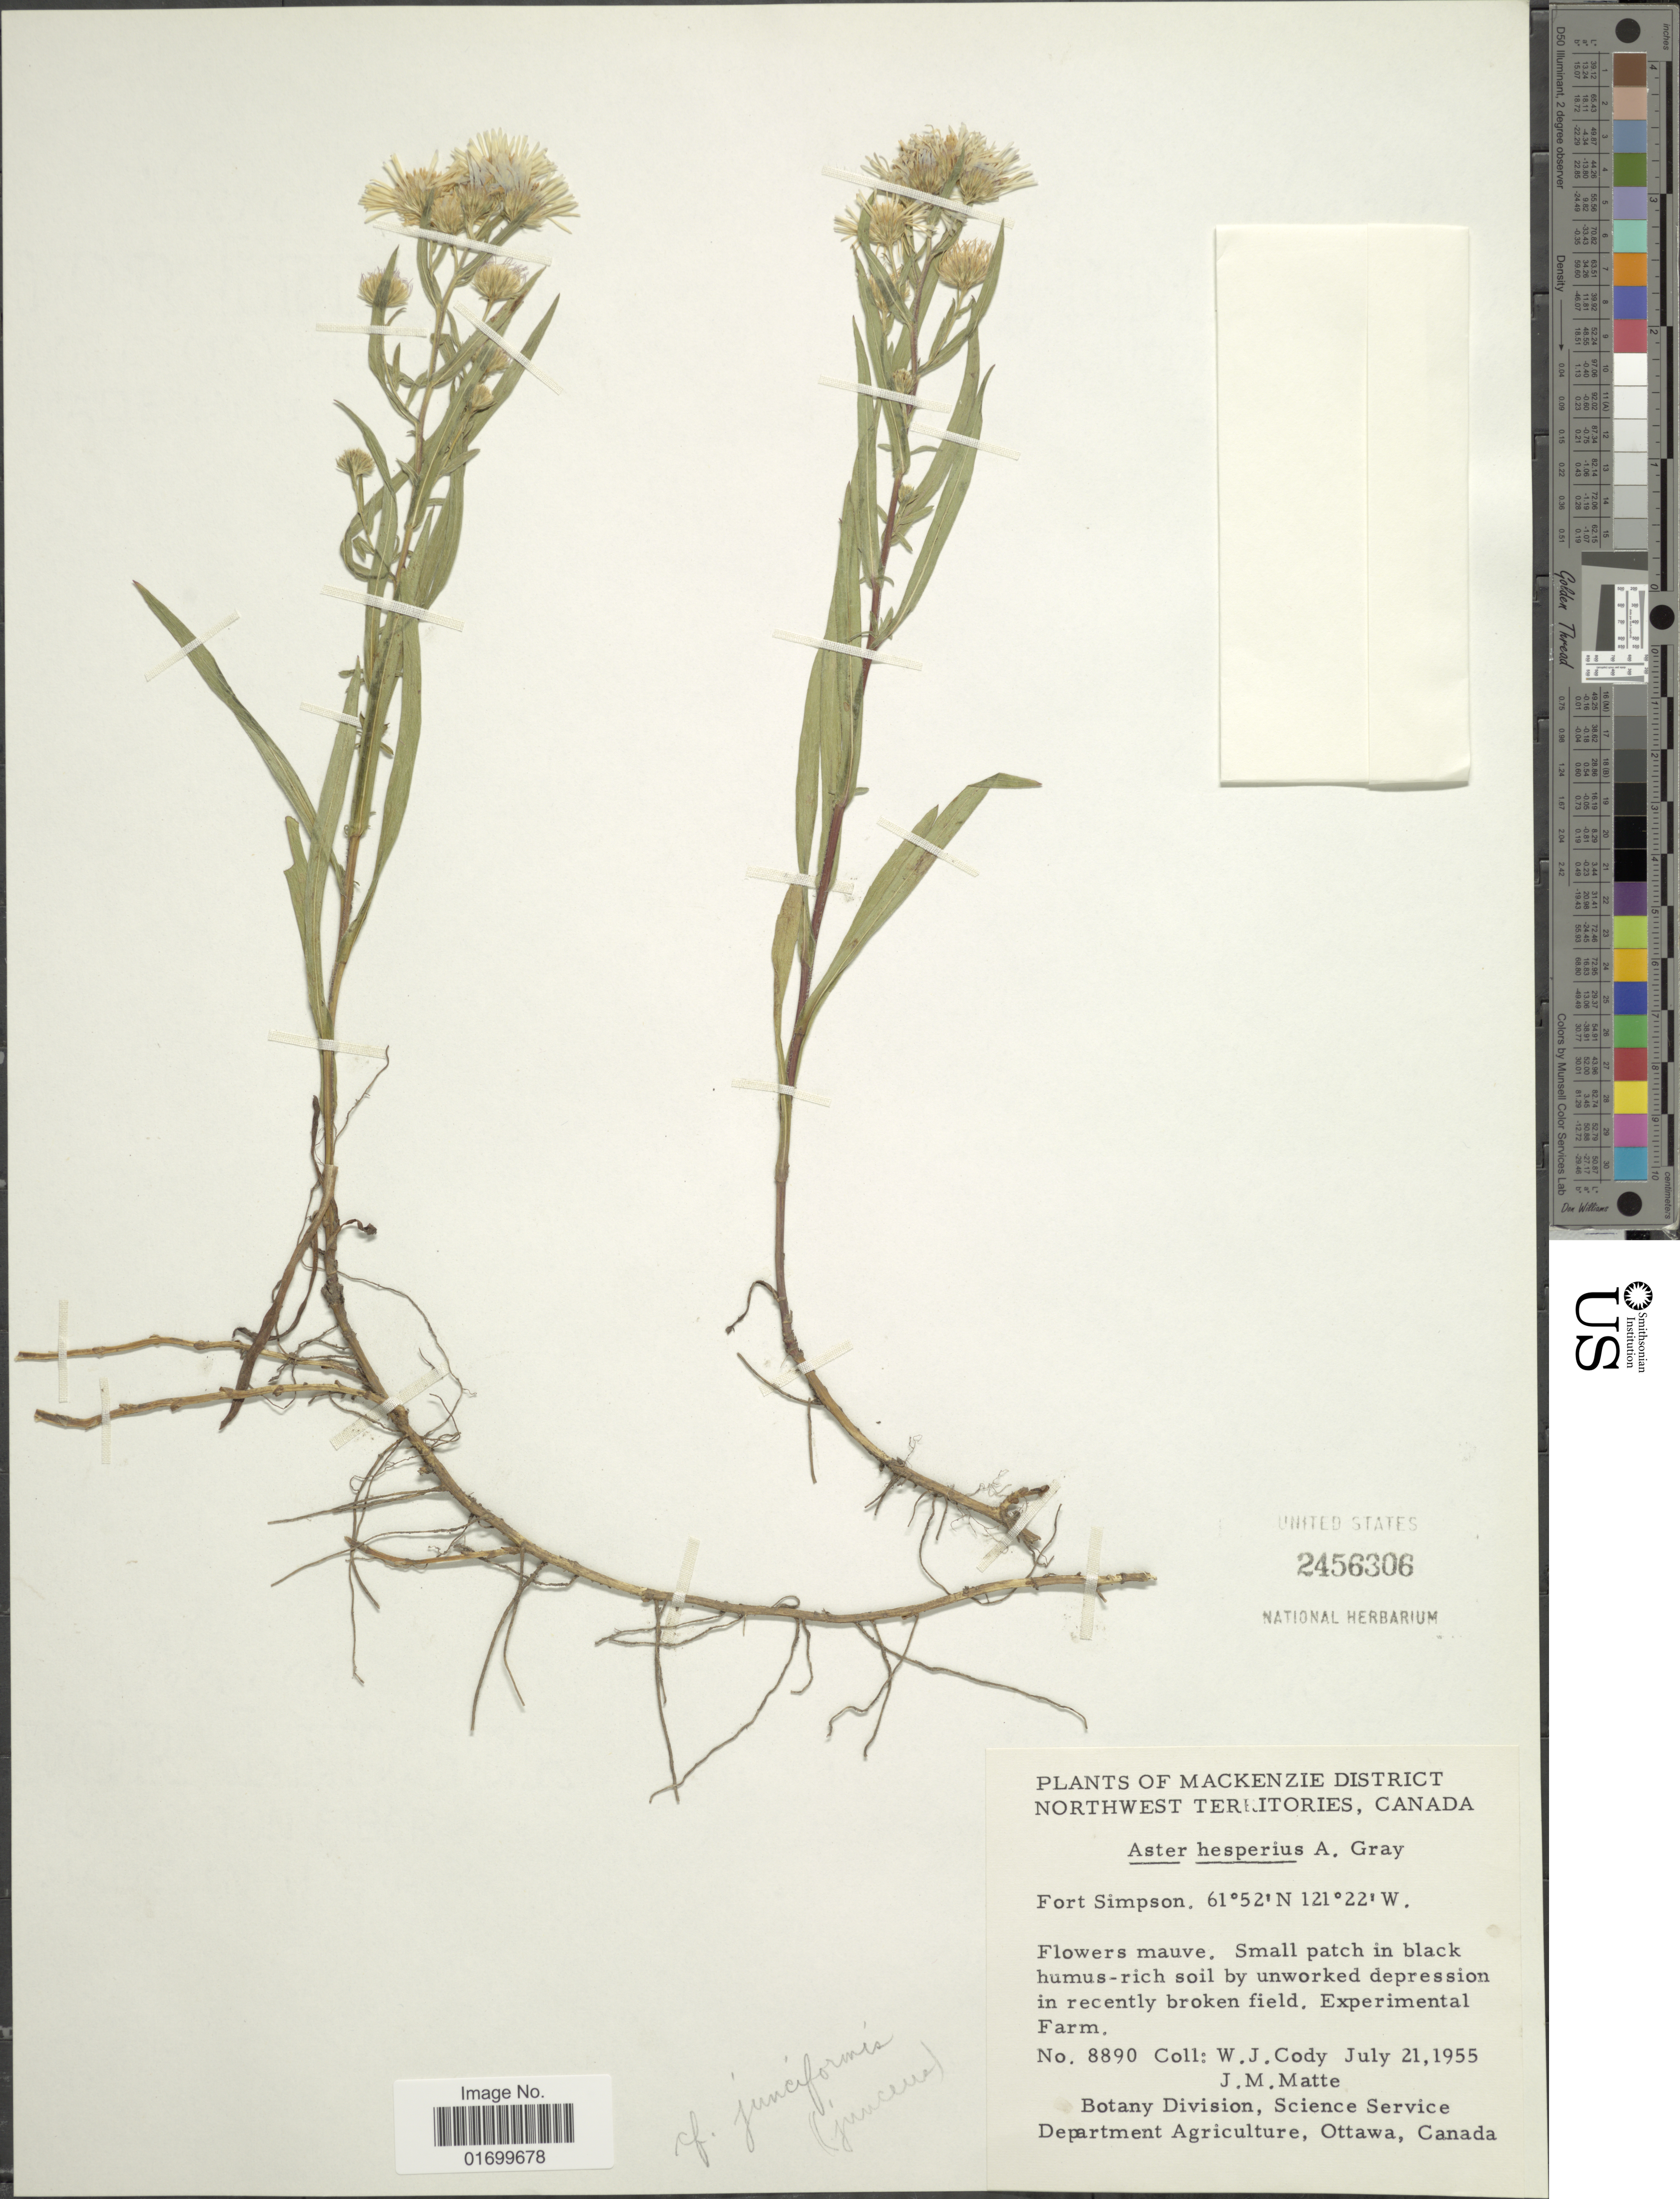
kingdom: Plantae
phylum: Tracheophyta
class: Magnoliopsida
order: Asterales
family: Asteraceae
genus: Symphyotrichum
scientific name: Symphyotrichum boreale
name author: (Torr. & A. Gray) Á. Löve & D. Löve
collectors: W. Cody & J. Matte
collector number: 8890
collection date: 1955-07-21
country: Canada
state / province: Northwest Territories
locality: Mackenzie District, Northwest Territories, Fort Simpson, unworked depression in recently broken field, Experimental Farm.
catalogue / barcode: US 2456306